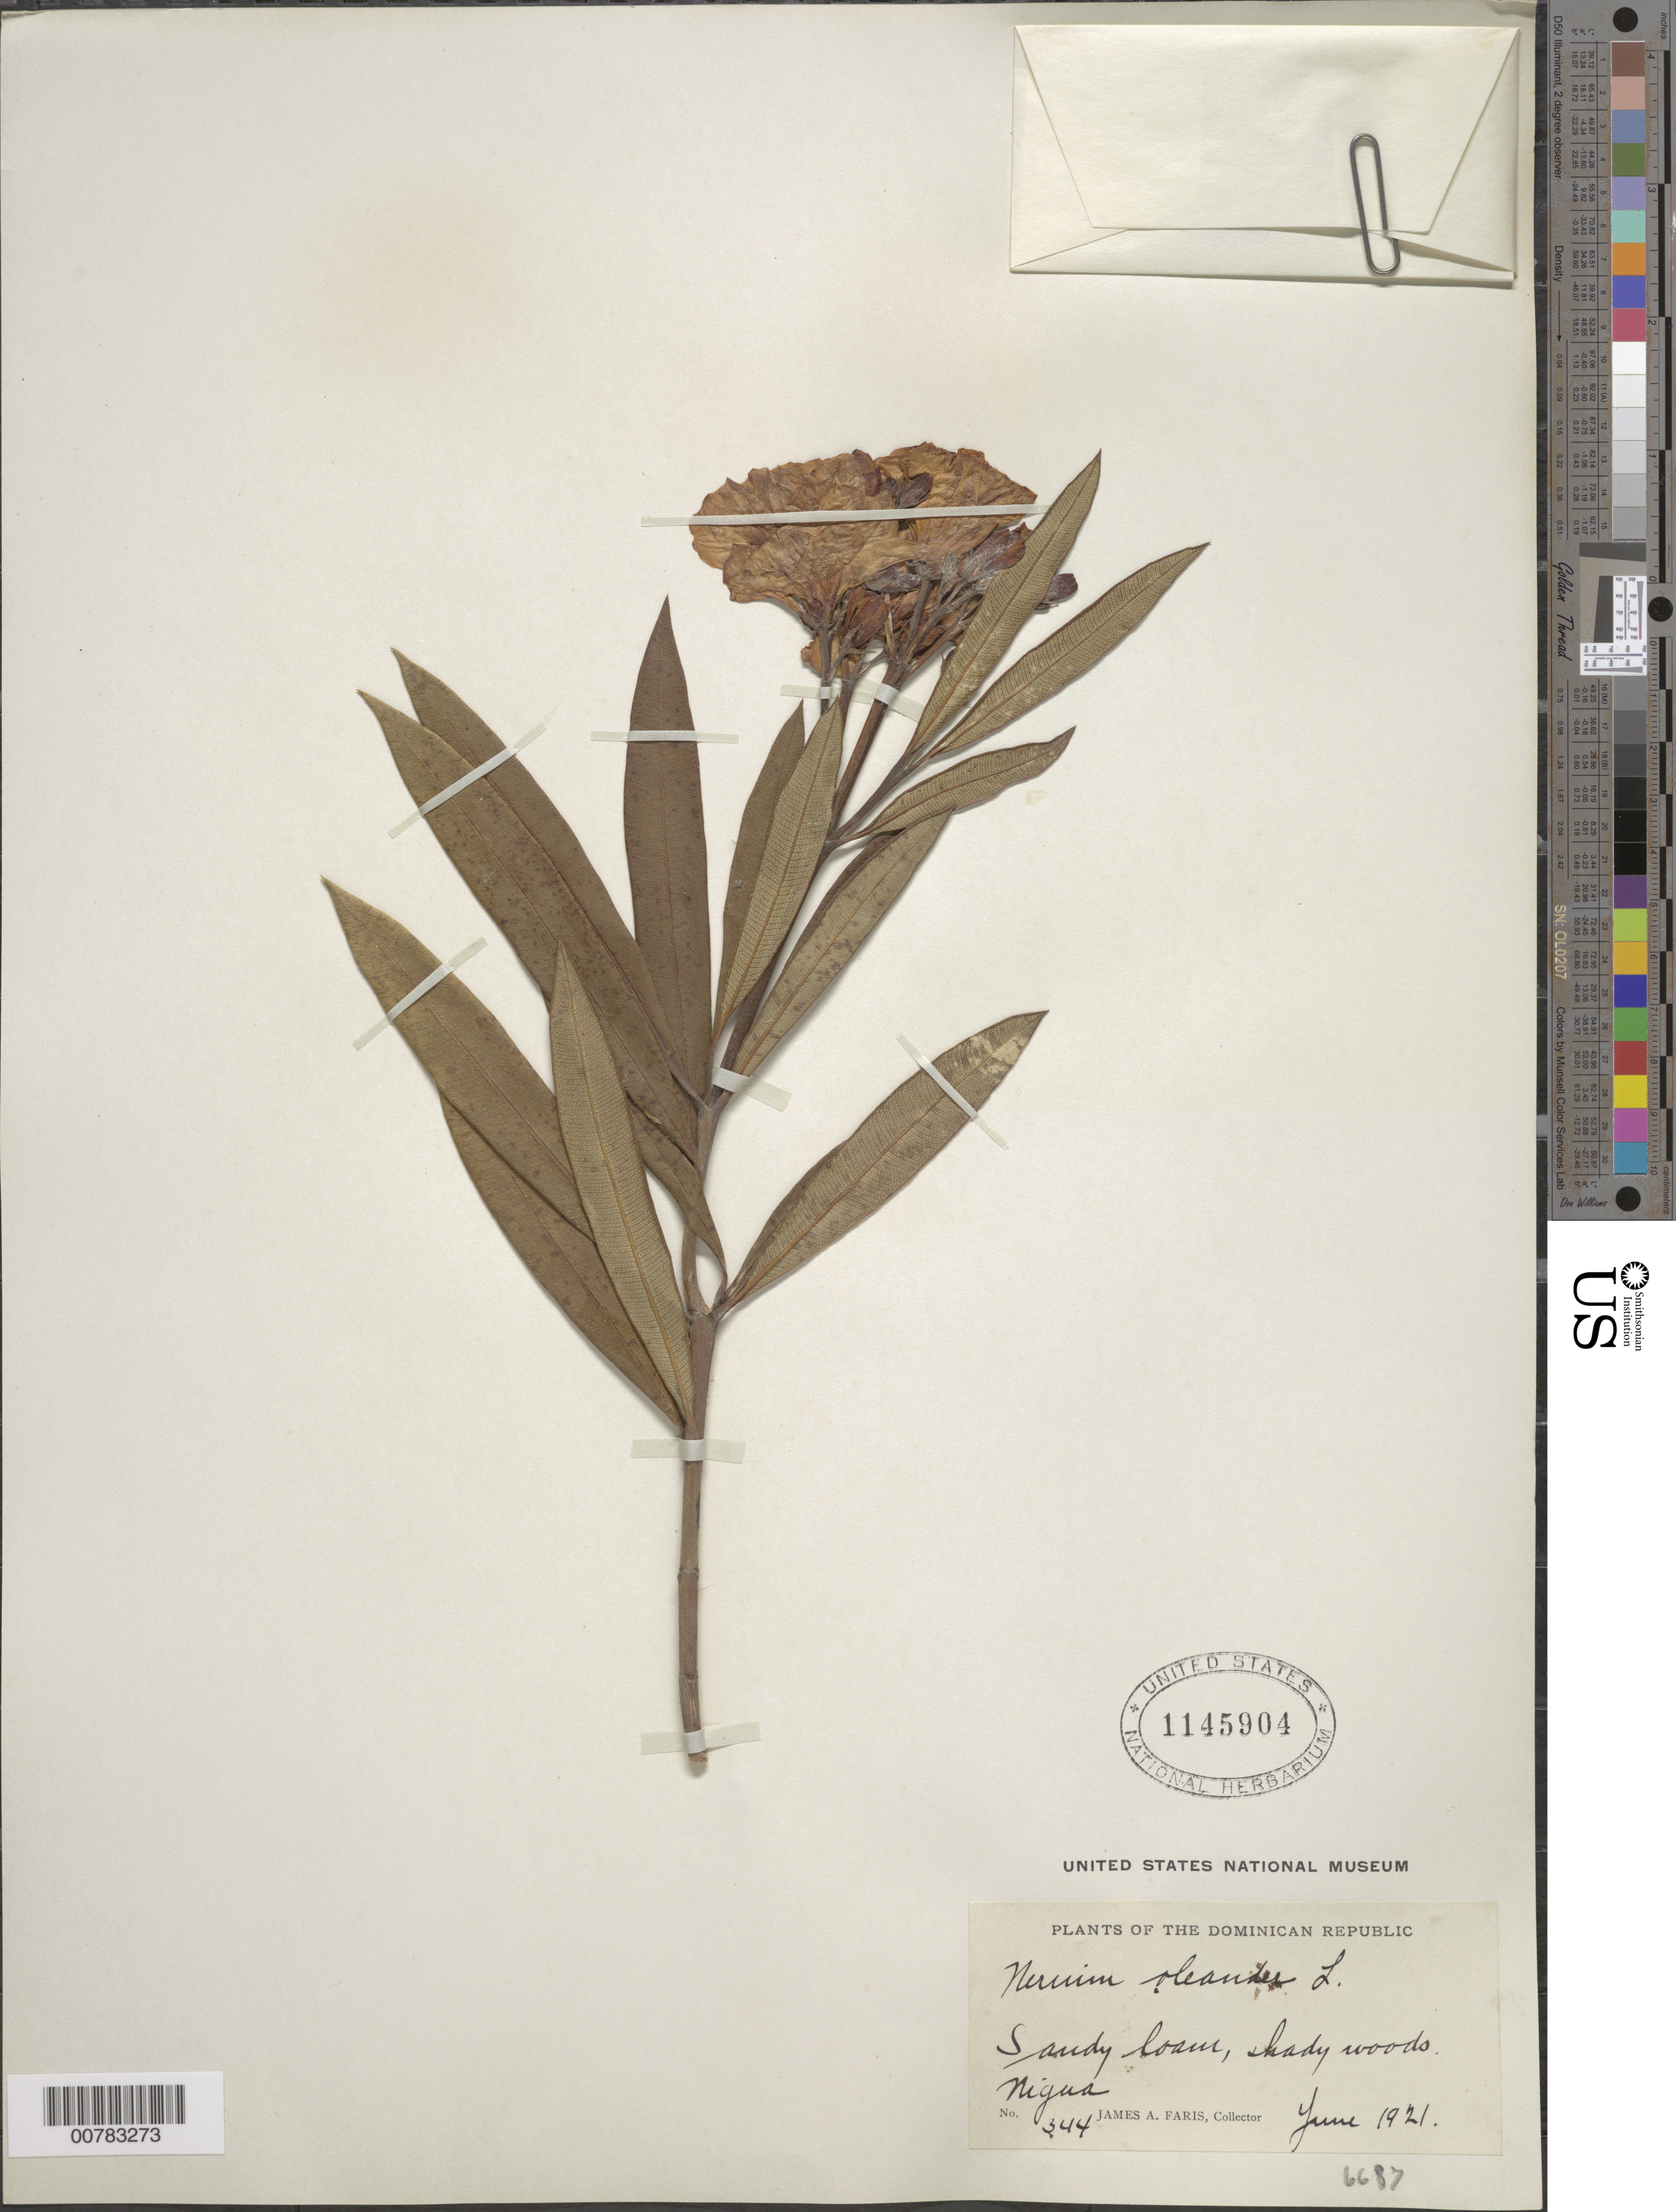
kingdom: Plantae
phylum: Tracheophyta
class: Magnoliopsida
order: Gentianales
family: Apocynaceae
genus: Nerium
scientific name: Nerium oleander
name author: L.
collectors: J. Faris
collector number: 344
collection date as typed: Jun 1910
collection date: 1910-06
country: Dominican Republic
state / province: San Cristóbal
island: Hispaniola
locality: Nigua.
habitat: Sandy loam, shady woods.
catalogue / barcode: US 1145904